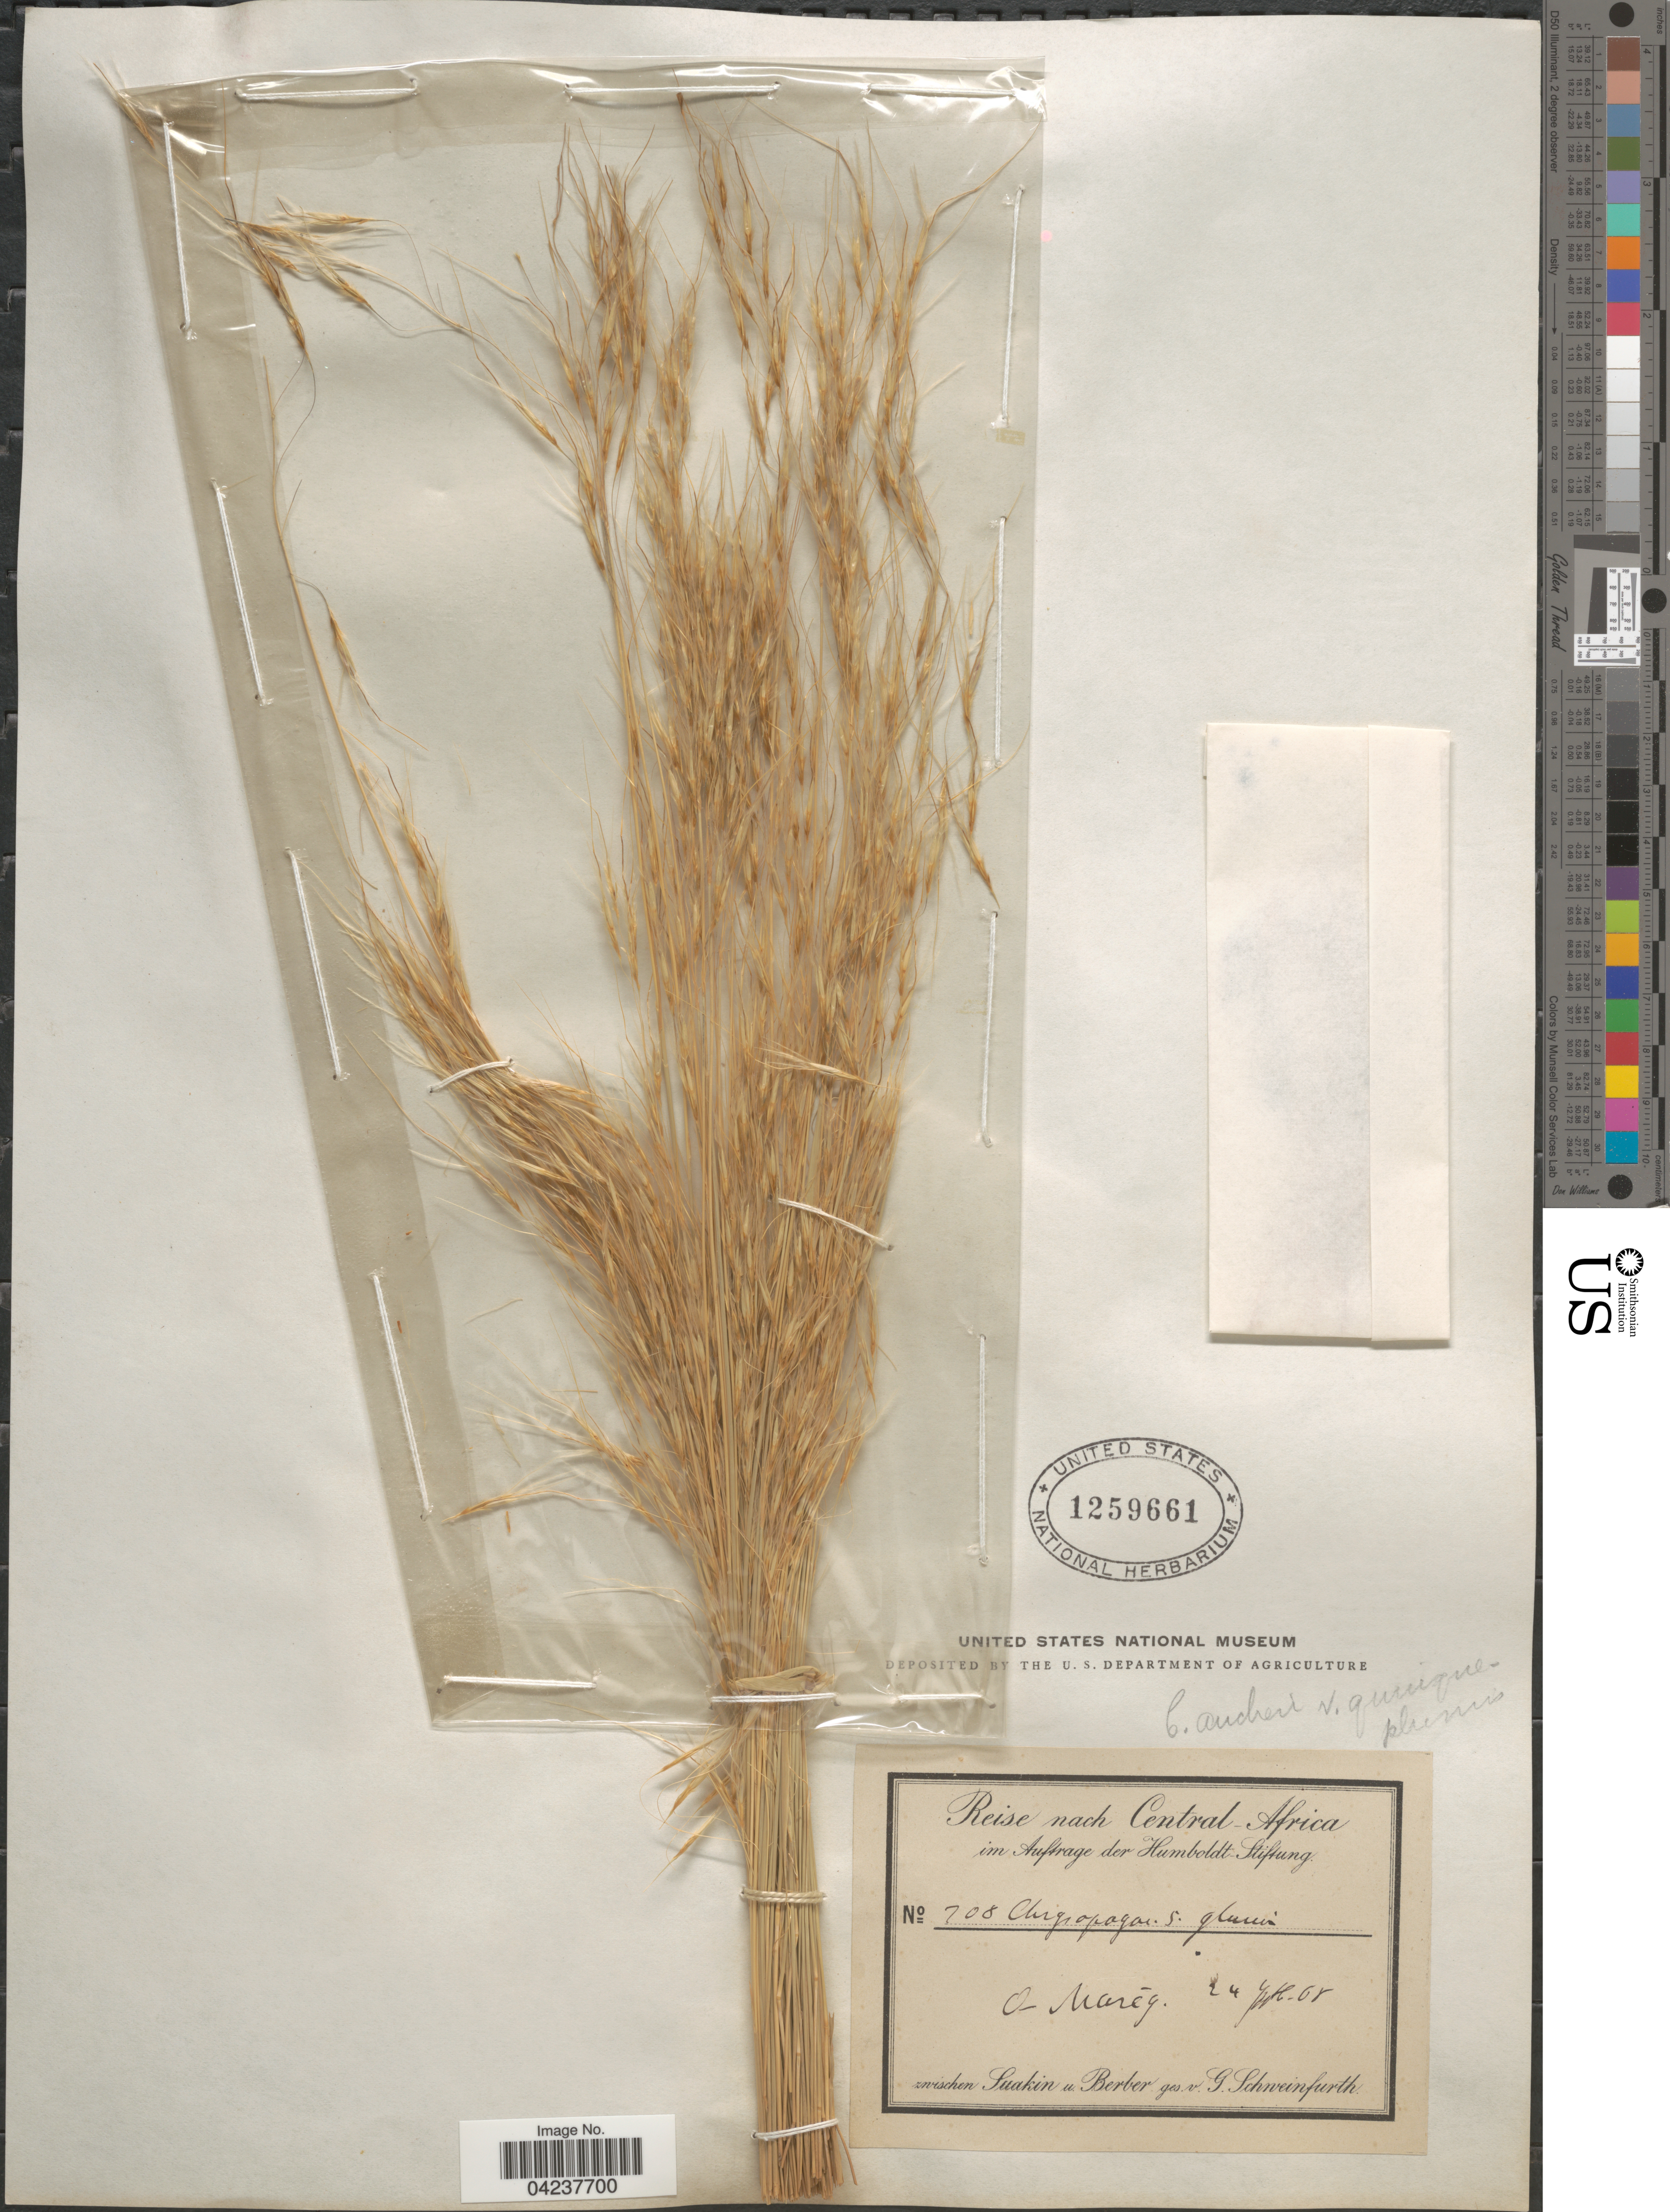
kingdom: Plantae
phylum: Tracheophyta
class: Liliopsida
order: Poales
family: Poaceae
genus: Chrysopogon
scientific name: Chrysopogon plumulosus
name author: Hochst.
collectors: G. A. Schweinfurth (herbarium)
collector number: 708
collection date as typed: Transcribed d/m/y: 24/9/68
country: Sudan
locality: Reise nach Central Africa im Auftrage der Humboldt Stiftung. Zwischen Suakin u Berber.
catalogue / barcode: US 1259661